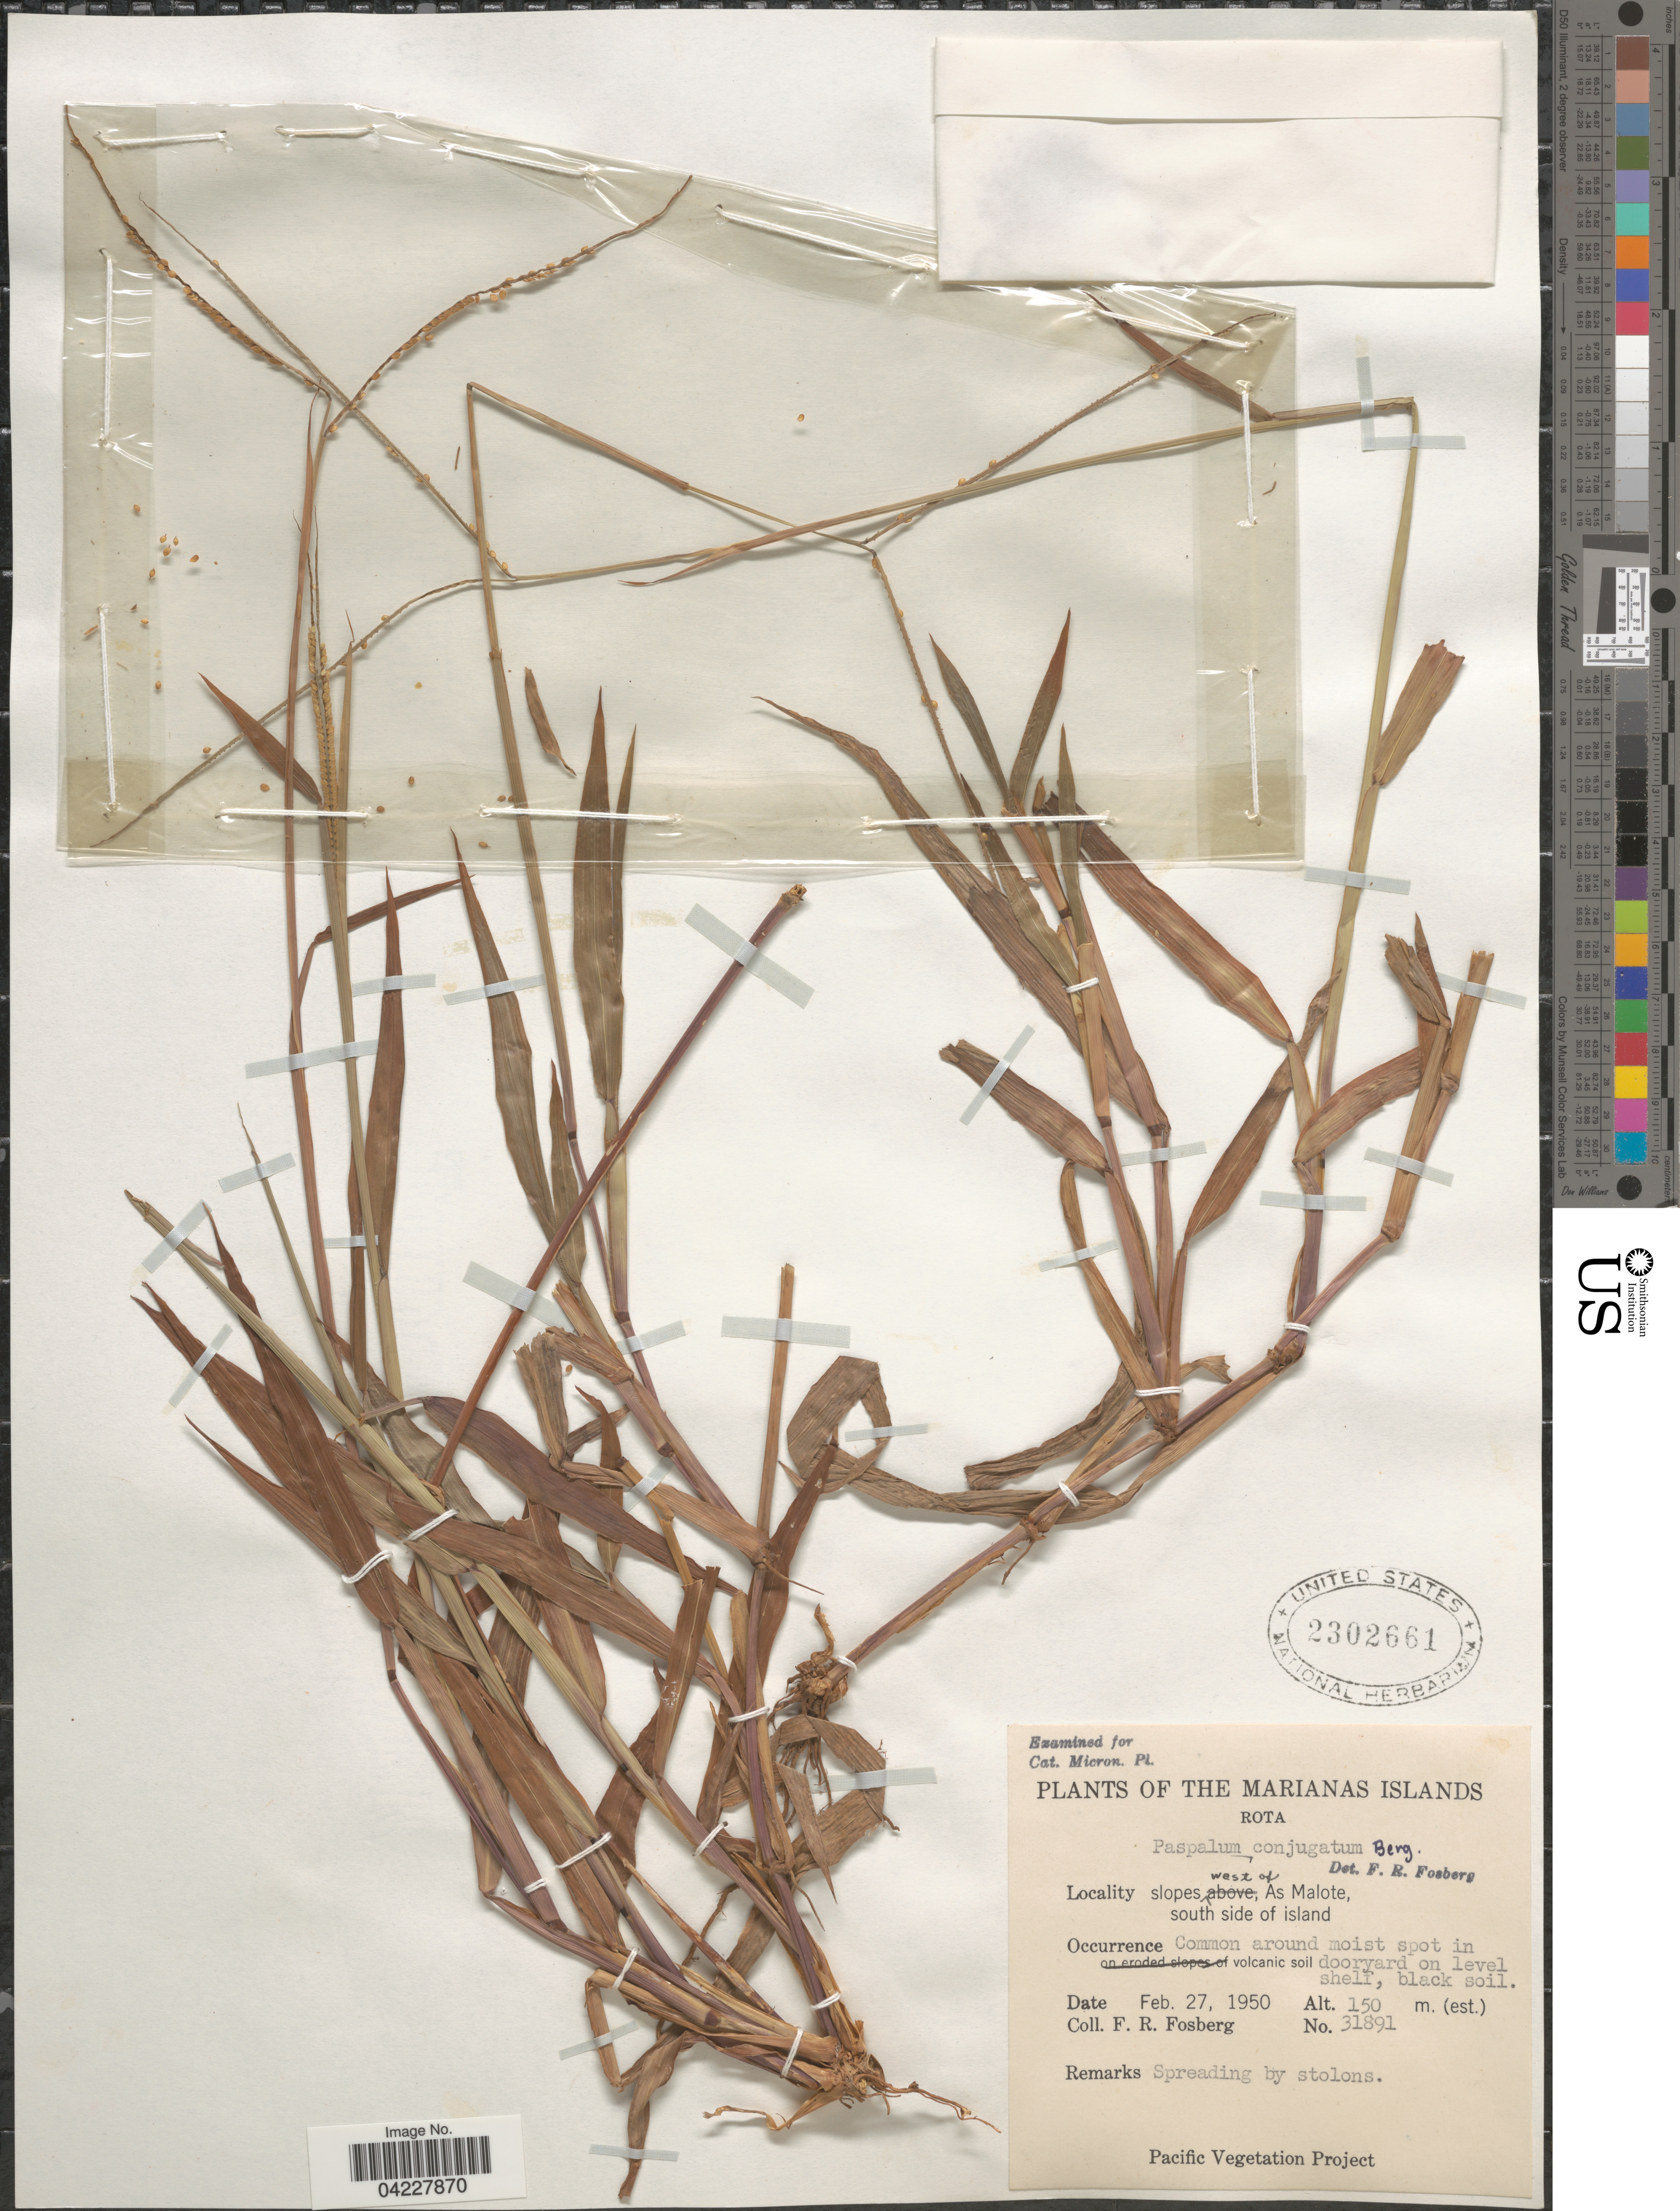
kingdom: Plantae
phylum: Tracheophyta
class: Liliopsida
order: Poales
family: Poaceae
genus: Paspalum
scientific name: Paspalum conjugatum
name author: P.J. Bergius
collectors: F. R. Fosberg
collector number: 31891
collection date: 1950-02-27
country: Northern Mariana Islands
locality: The Marianas Islands. Rota. Slopes, west of, As Malote, south side of island.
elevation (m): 150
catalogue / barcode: US 2302661